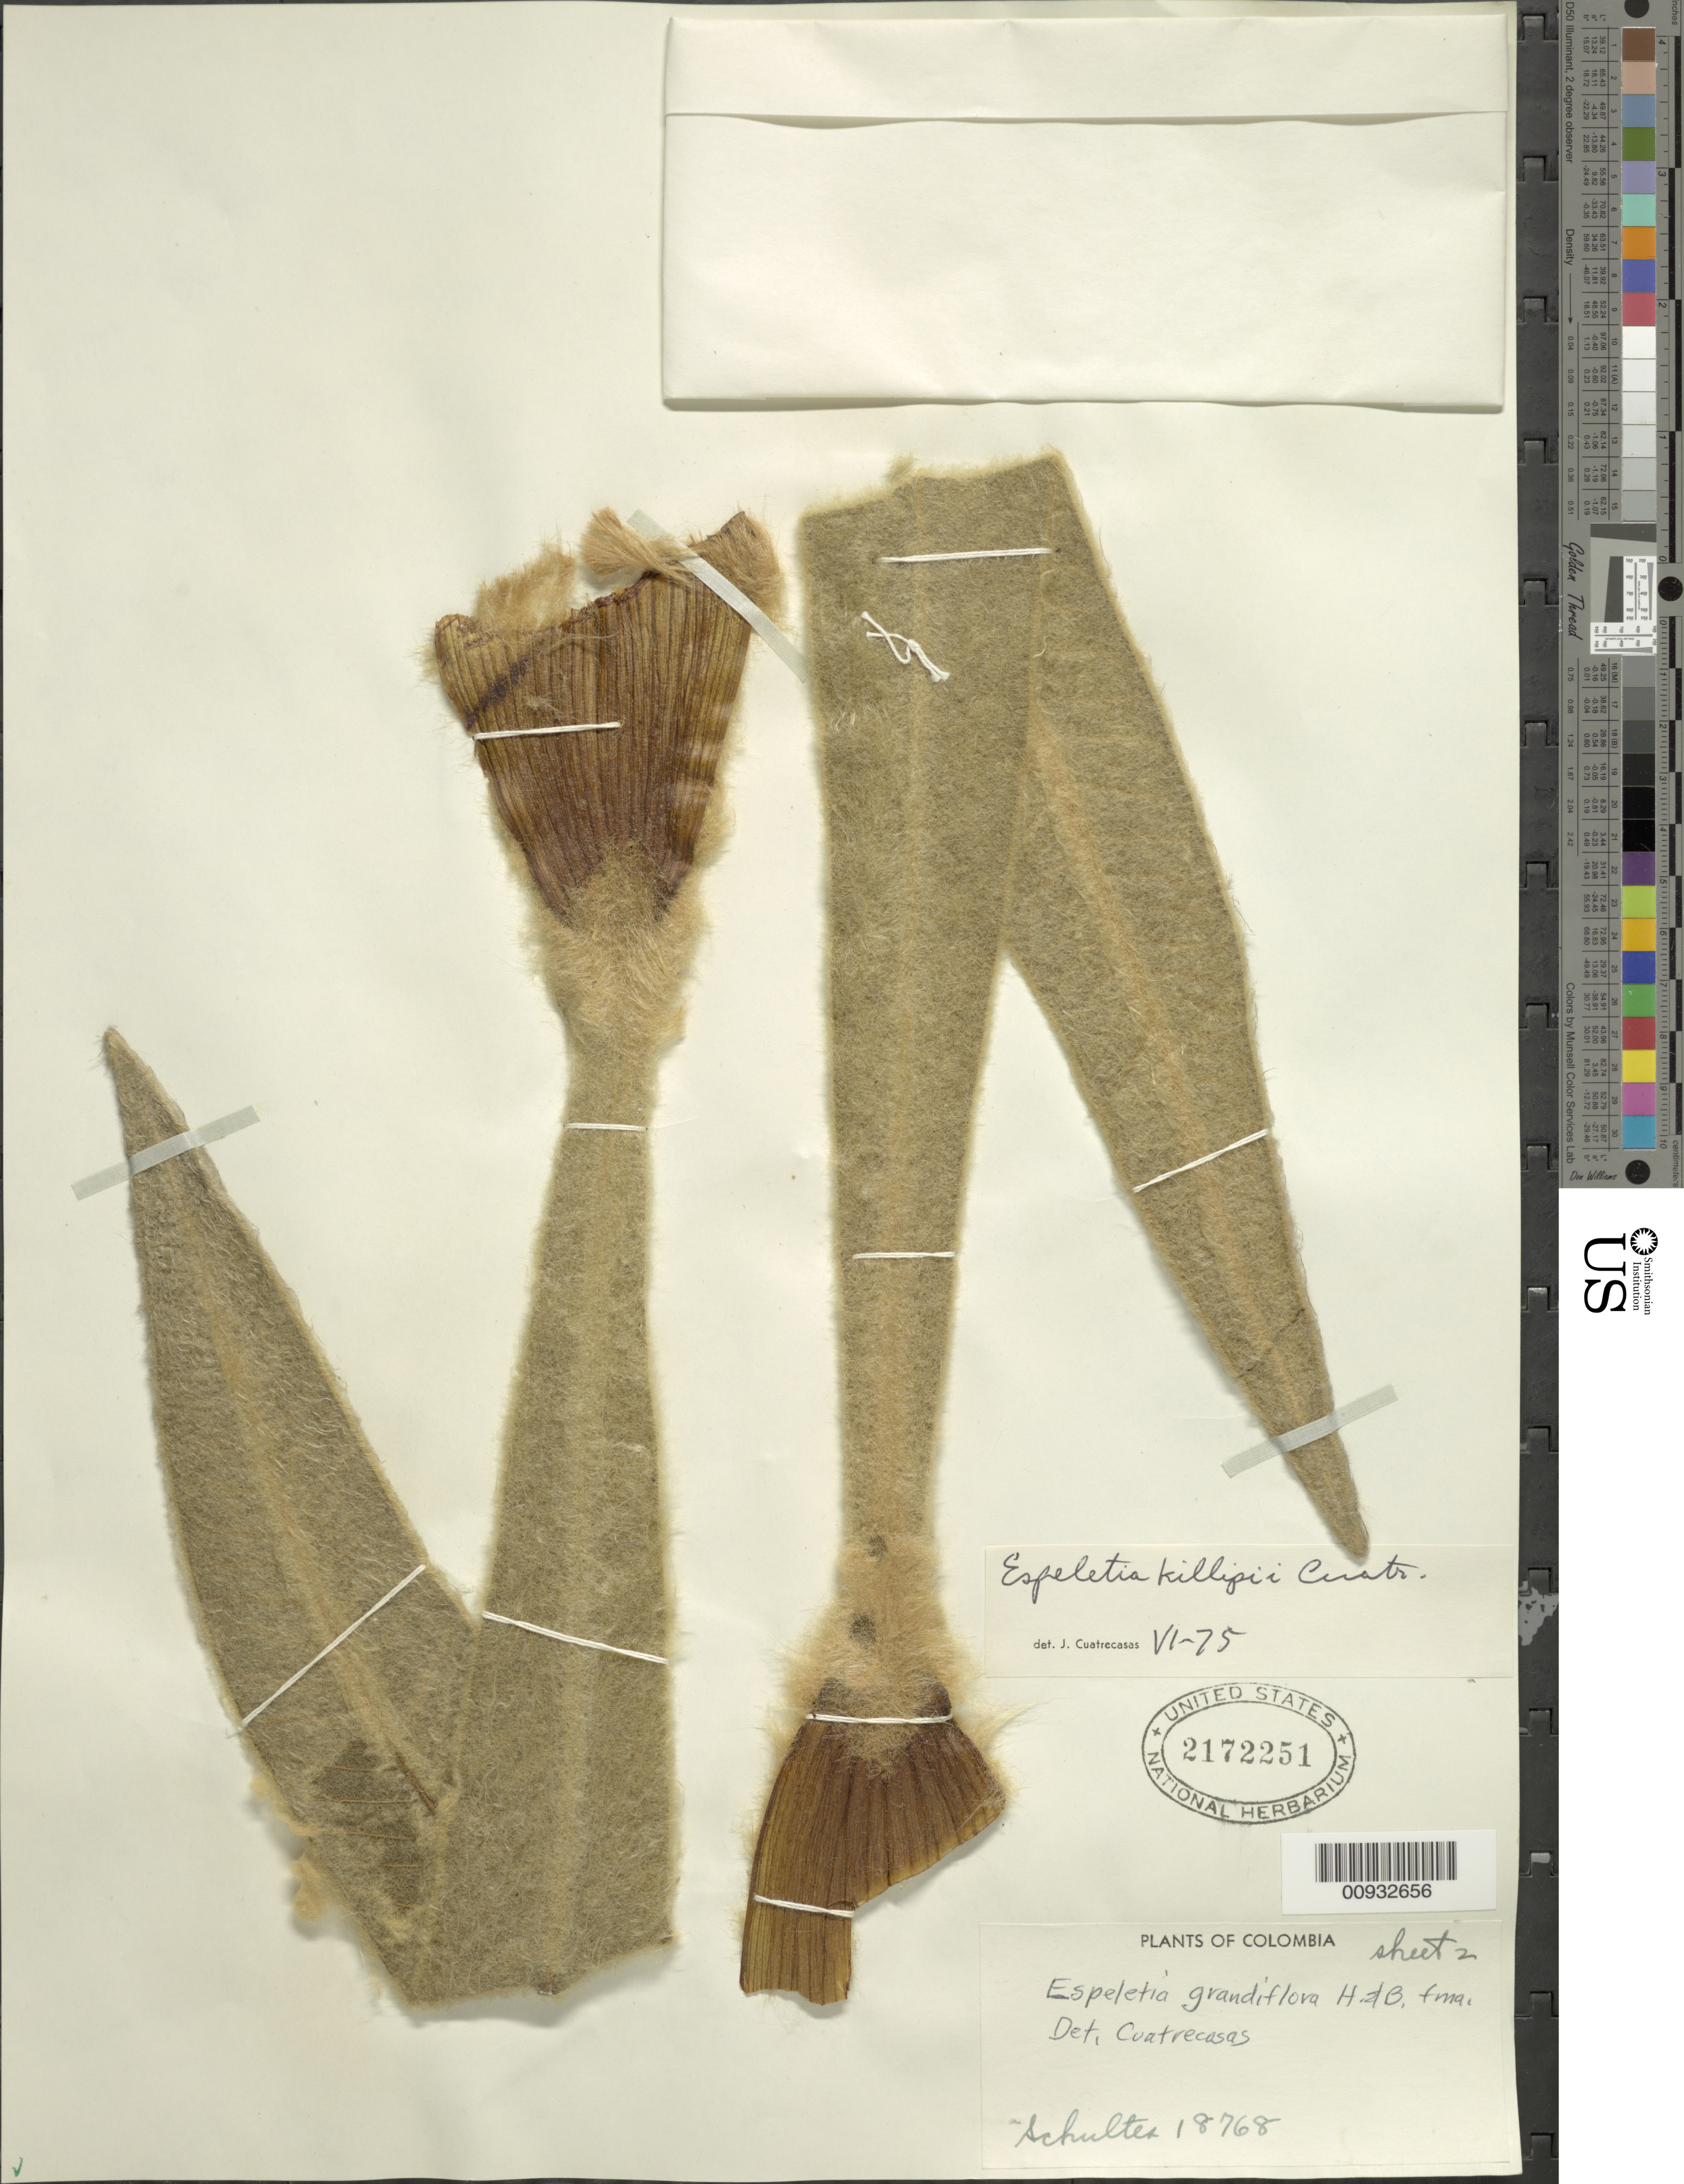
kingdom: Plantae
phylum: Tracheophyta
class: Magnoliopsida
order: Asterales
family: Asteraceae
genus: Espeletia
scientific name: Espeletia killipii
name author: Cuatrec.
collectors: -- Schultes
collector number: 18768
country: Colombia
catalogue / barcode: US 2172251